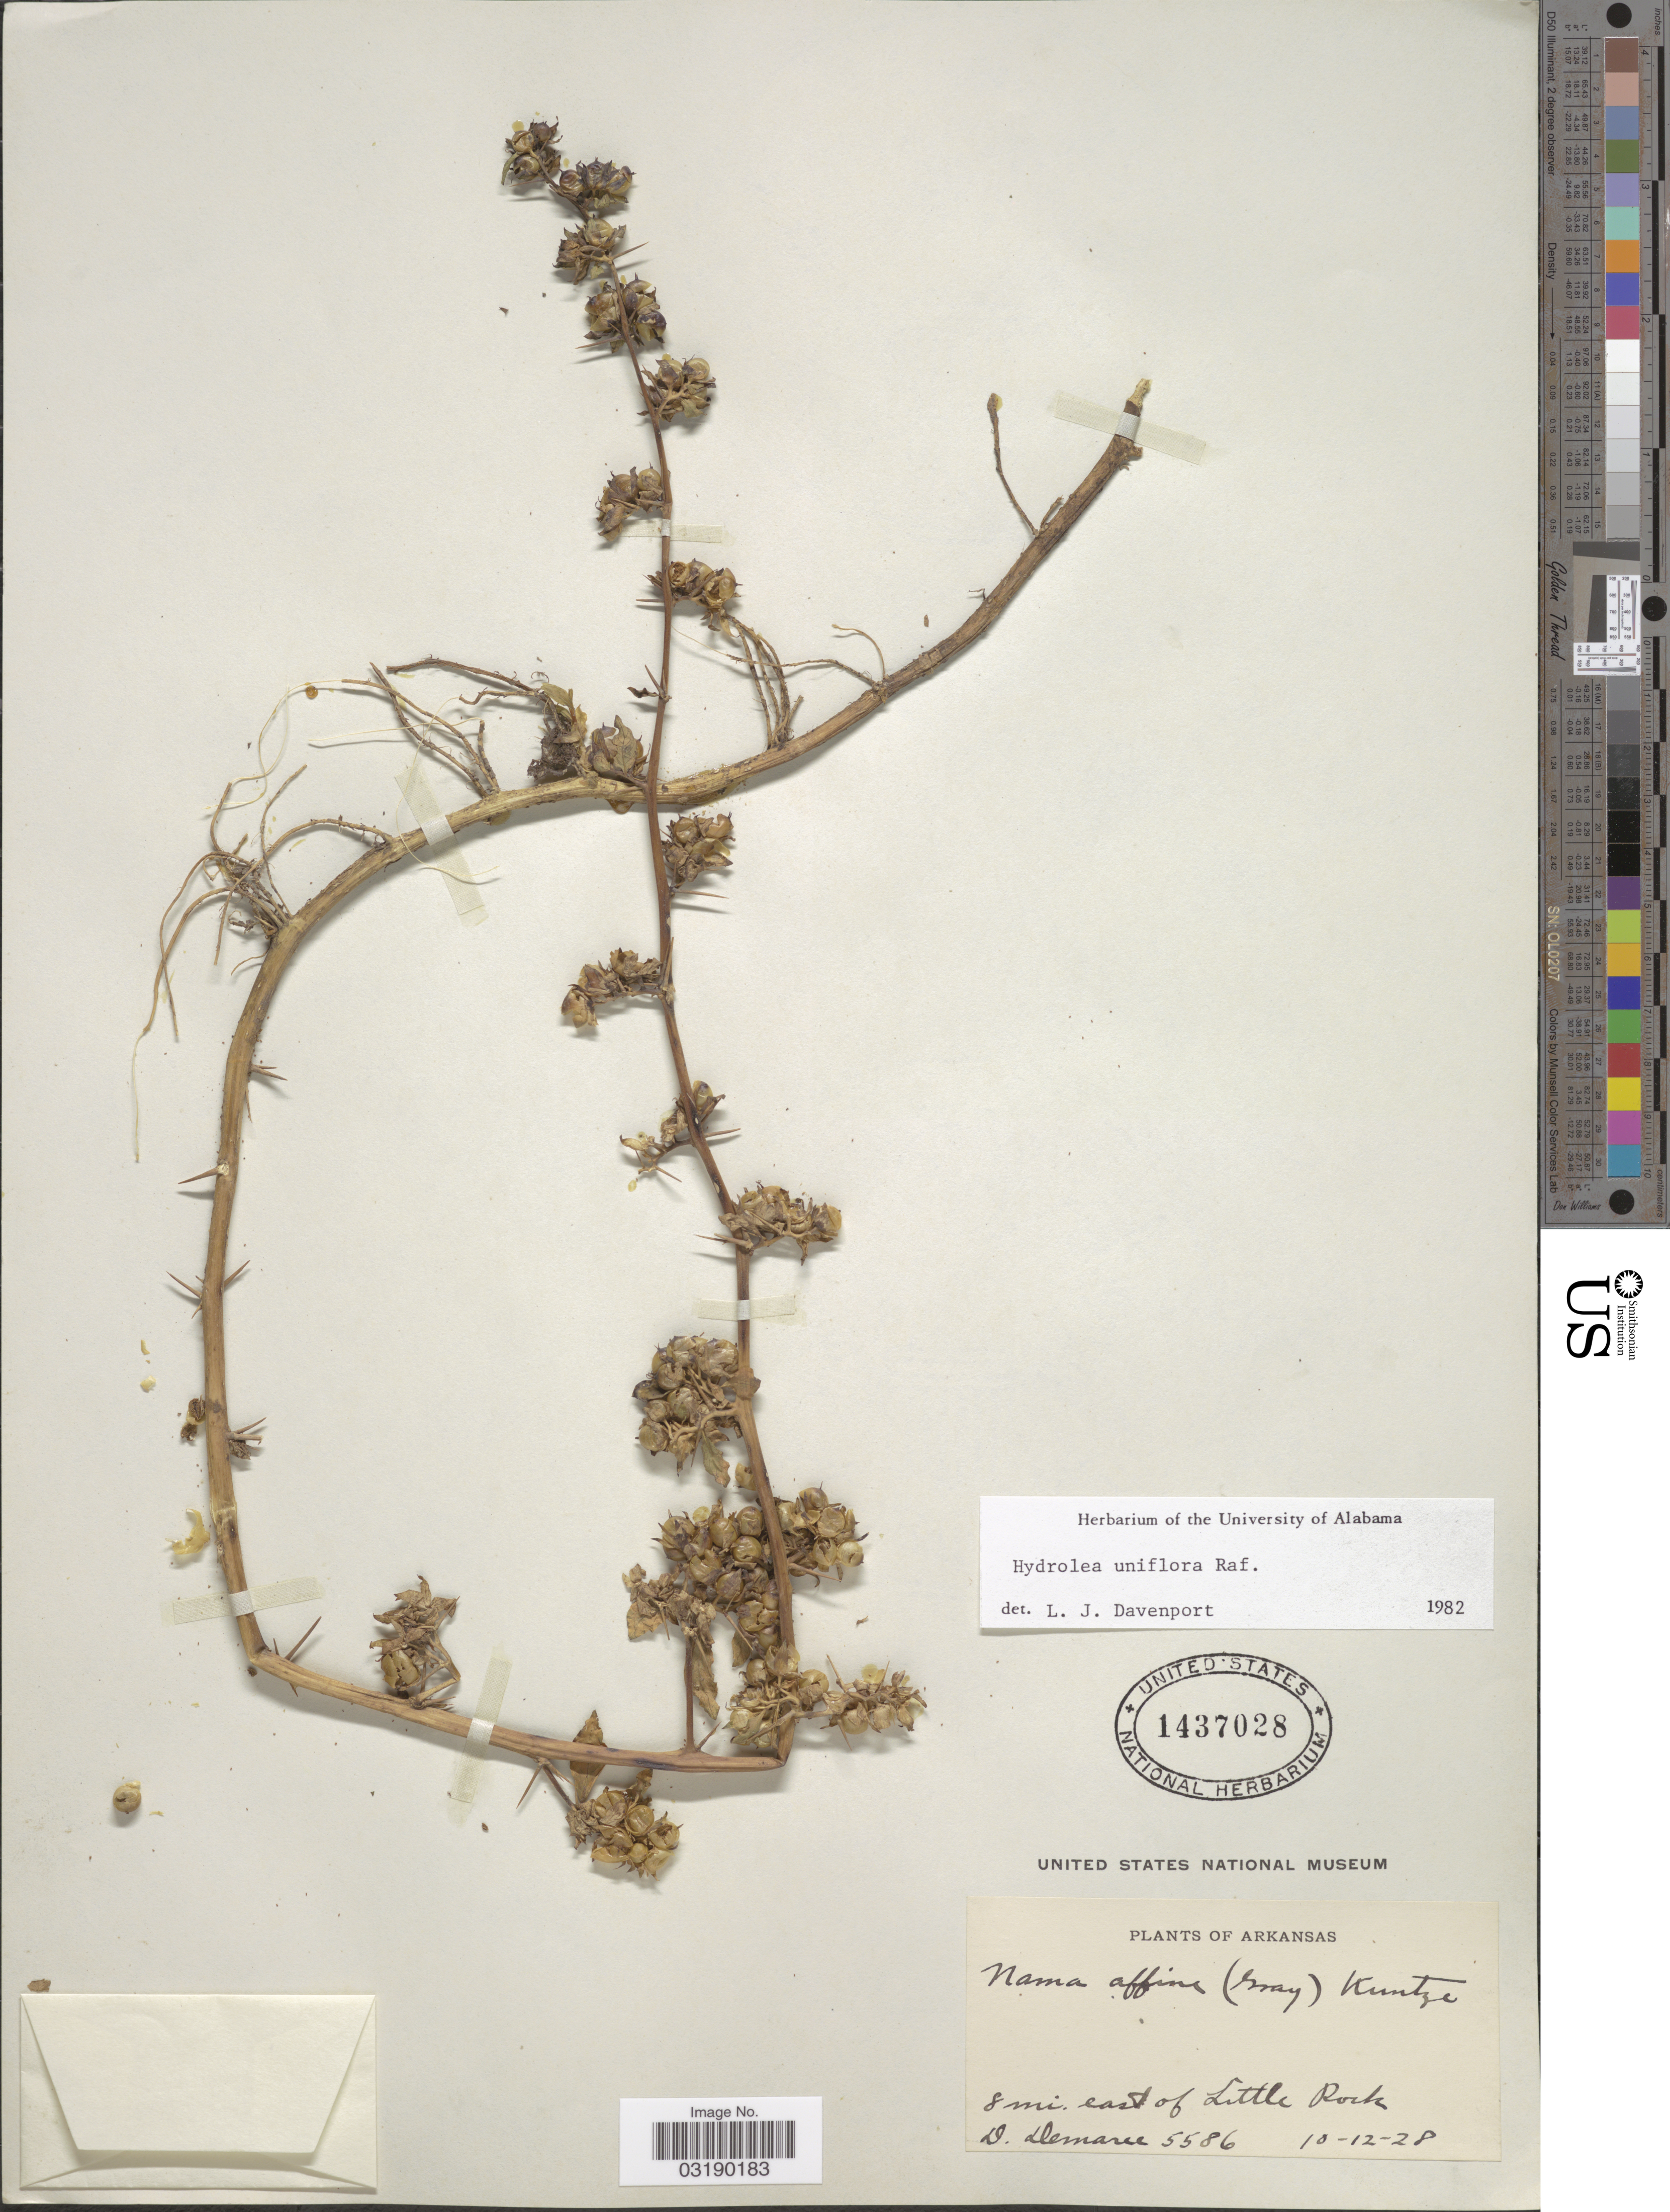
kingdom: Plantae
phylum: Tracheophyta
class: Magnoliopsida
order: Solanales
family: Hydroleaceae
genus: Hydrolea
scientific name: Hydrolea uniflora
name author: Raf.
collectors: D. Demaree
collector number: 5586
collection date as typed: Transcribed d/m/y: 12/10/28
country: United States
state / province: Arkansas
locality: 8 mi. east of Little Rock.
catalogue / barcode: US 1437028